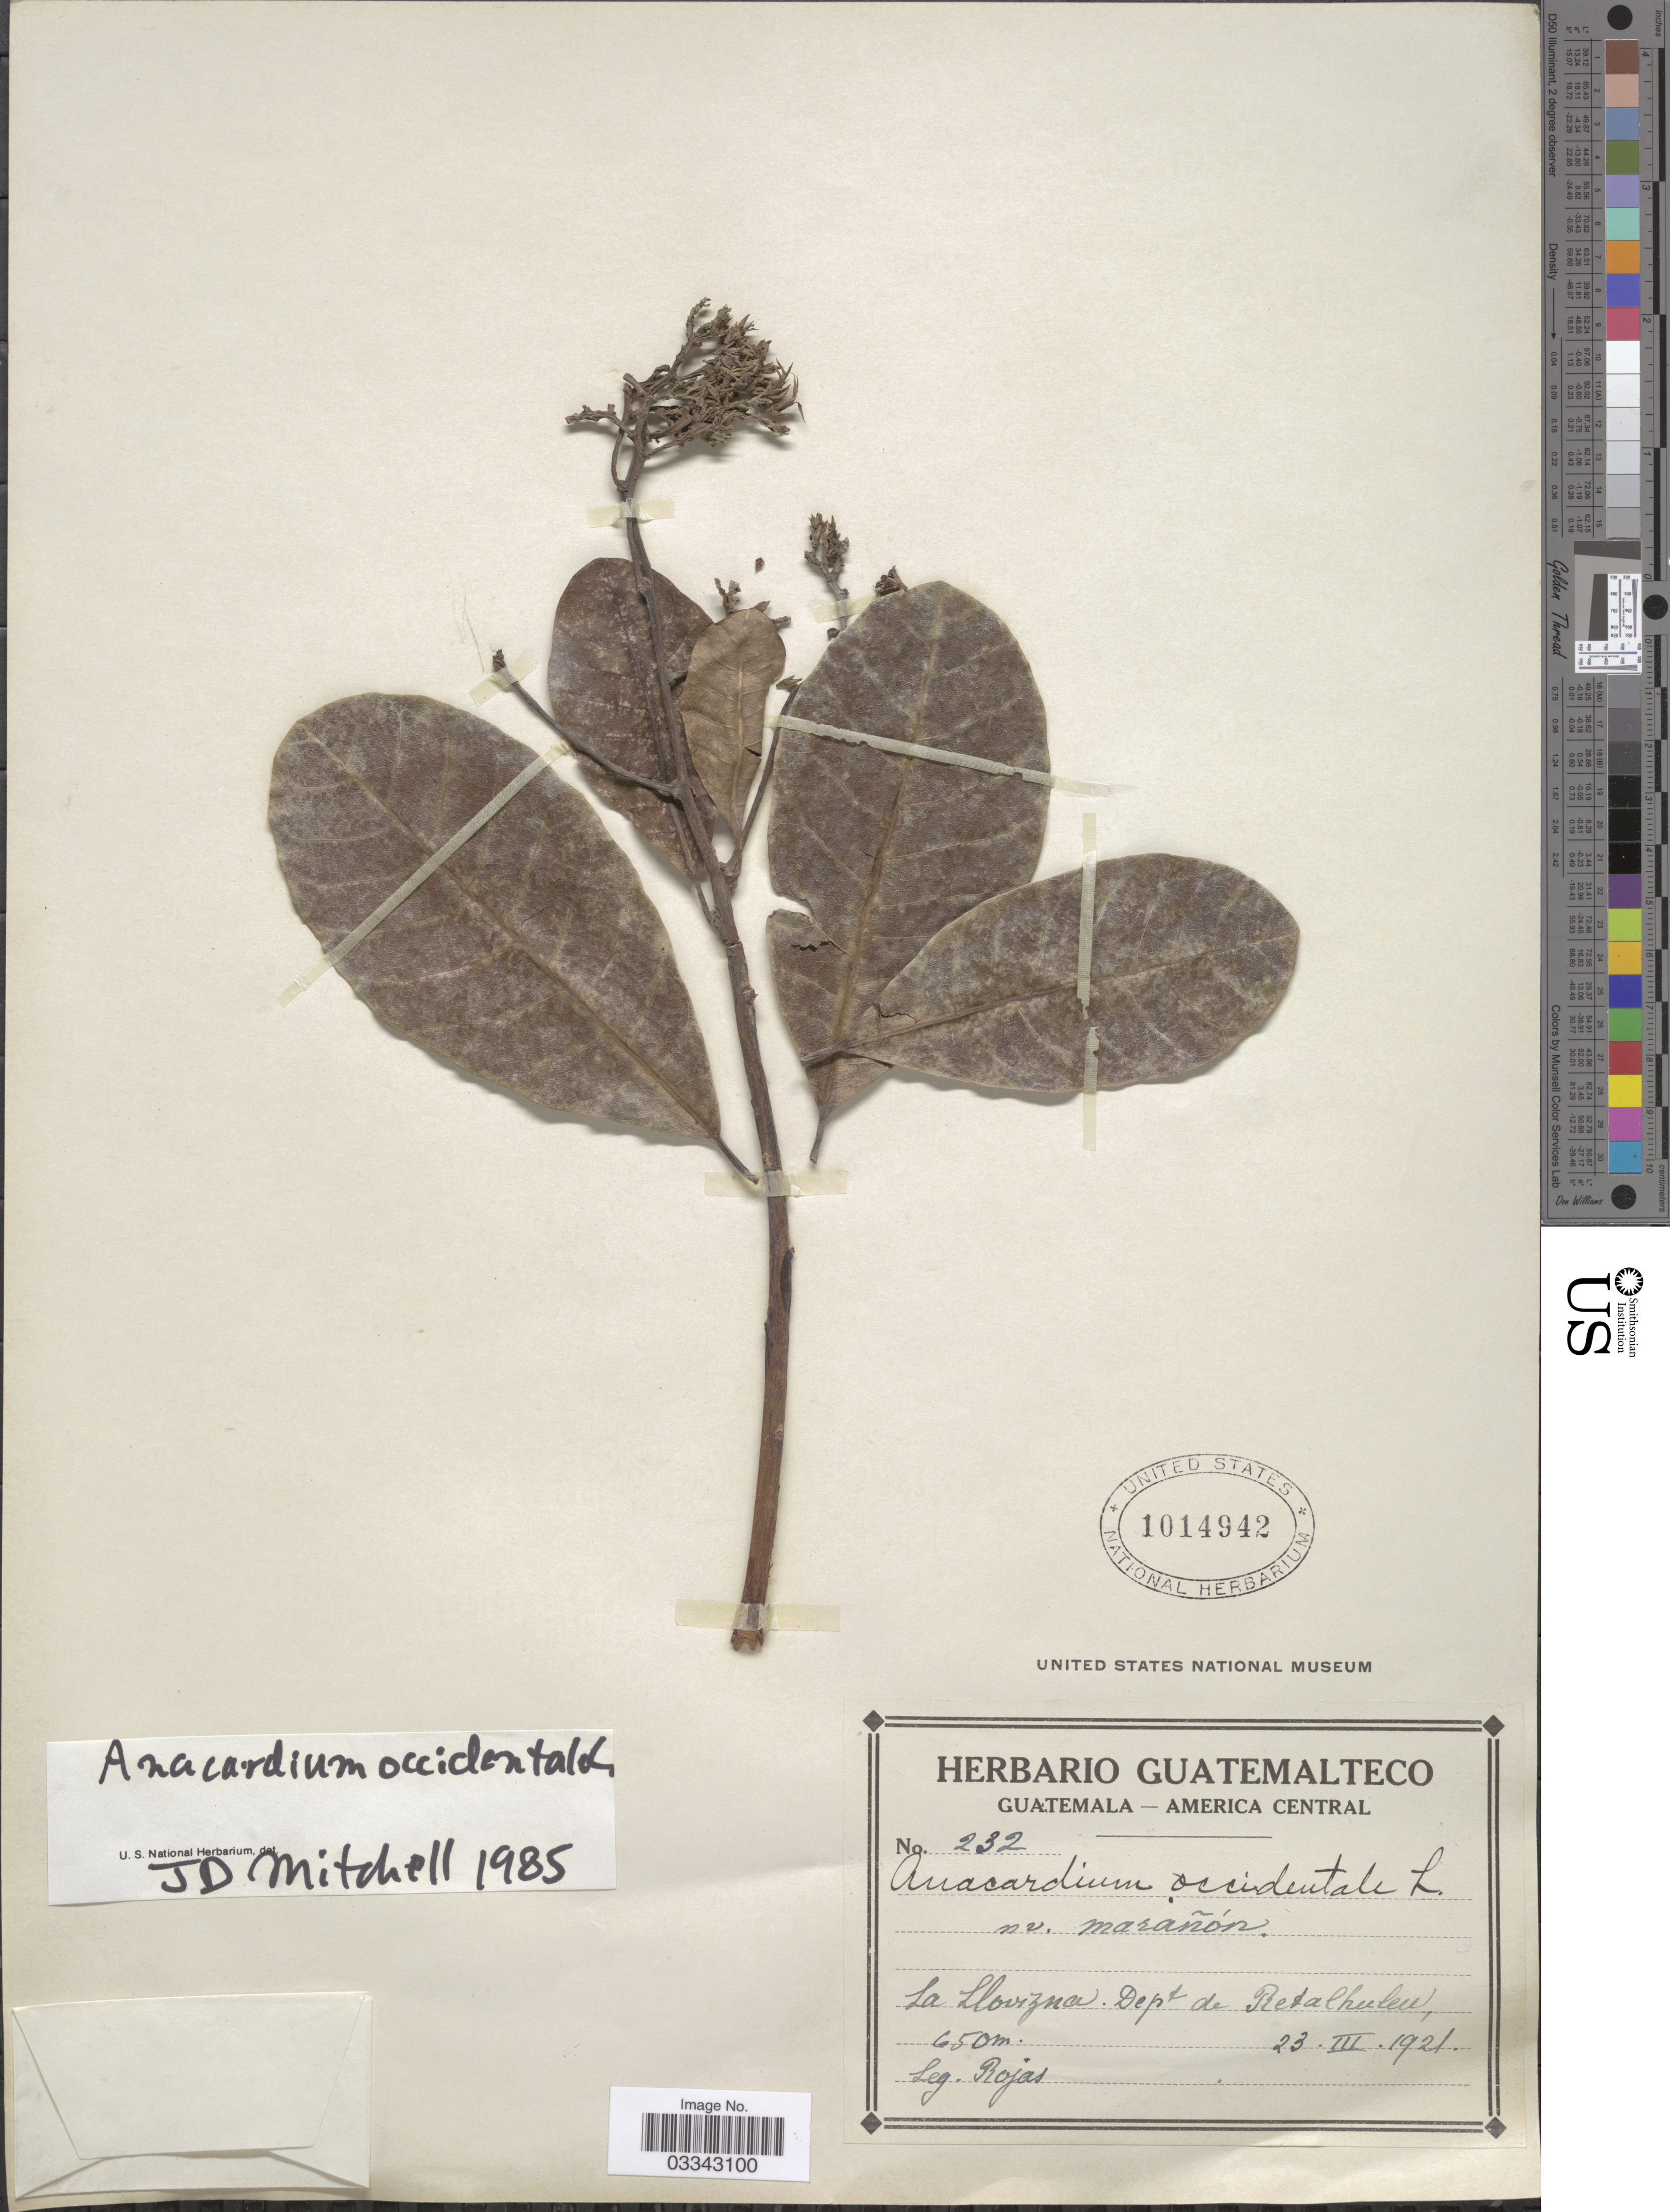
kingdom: Plantae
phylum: Tracheophyta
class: Magnoliopsida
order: Sapindales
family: Anacardiaceae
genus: Anacardium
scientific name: Anacardium occidentale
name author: L.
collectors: Rojas, --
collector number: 232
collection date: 1921-03-23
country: Guatemala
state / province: Retalhuleu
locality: La Llovizna, Dept. de Retalhuleu.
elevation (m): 650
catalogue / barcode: US 1014942